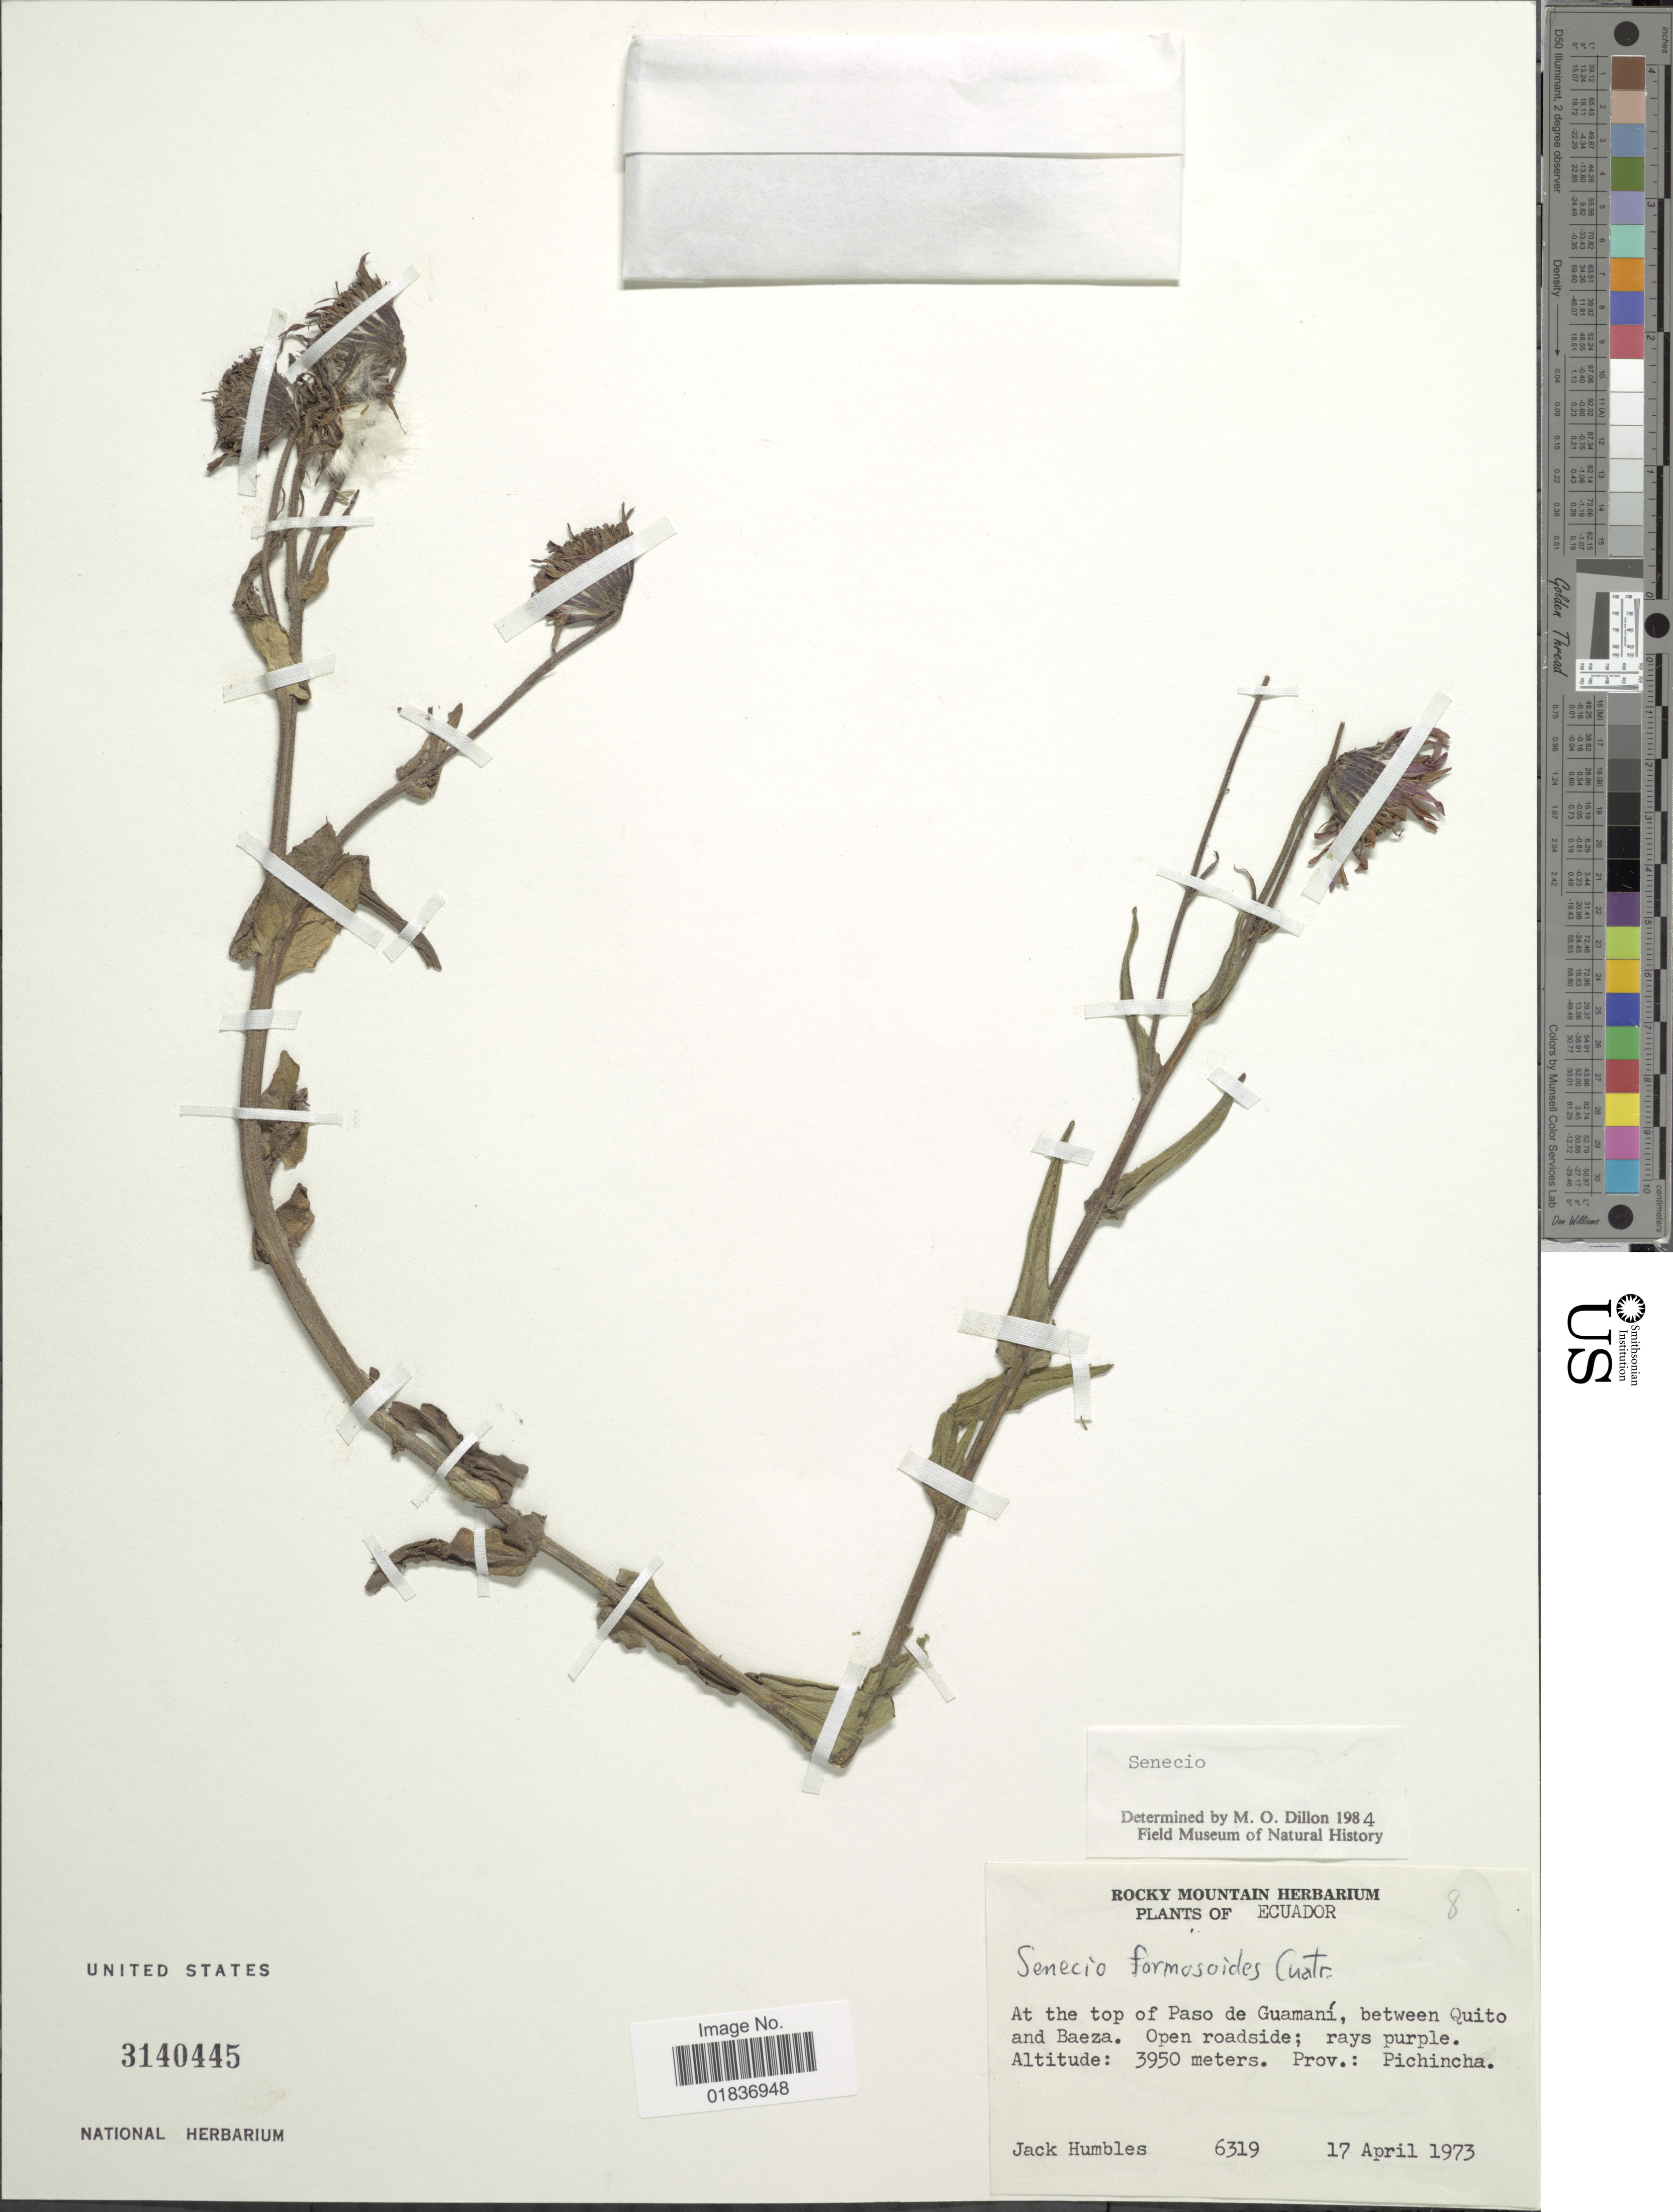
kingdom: Plantae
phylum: Tracheophyta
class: Magnoliopsida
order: Asterales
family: Asteraceae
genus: Senecio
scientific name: Senecio formosoides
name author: Cuatrec.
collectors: J. Humbles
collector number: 6319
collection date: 1973-04-17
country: Ecuador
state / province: Pichincha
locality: At the top of Paso de Guamani, between Quito and Baeza, Prov. Pichincha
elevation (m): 3950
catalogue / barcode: US 3140445